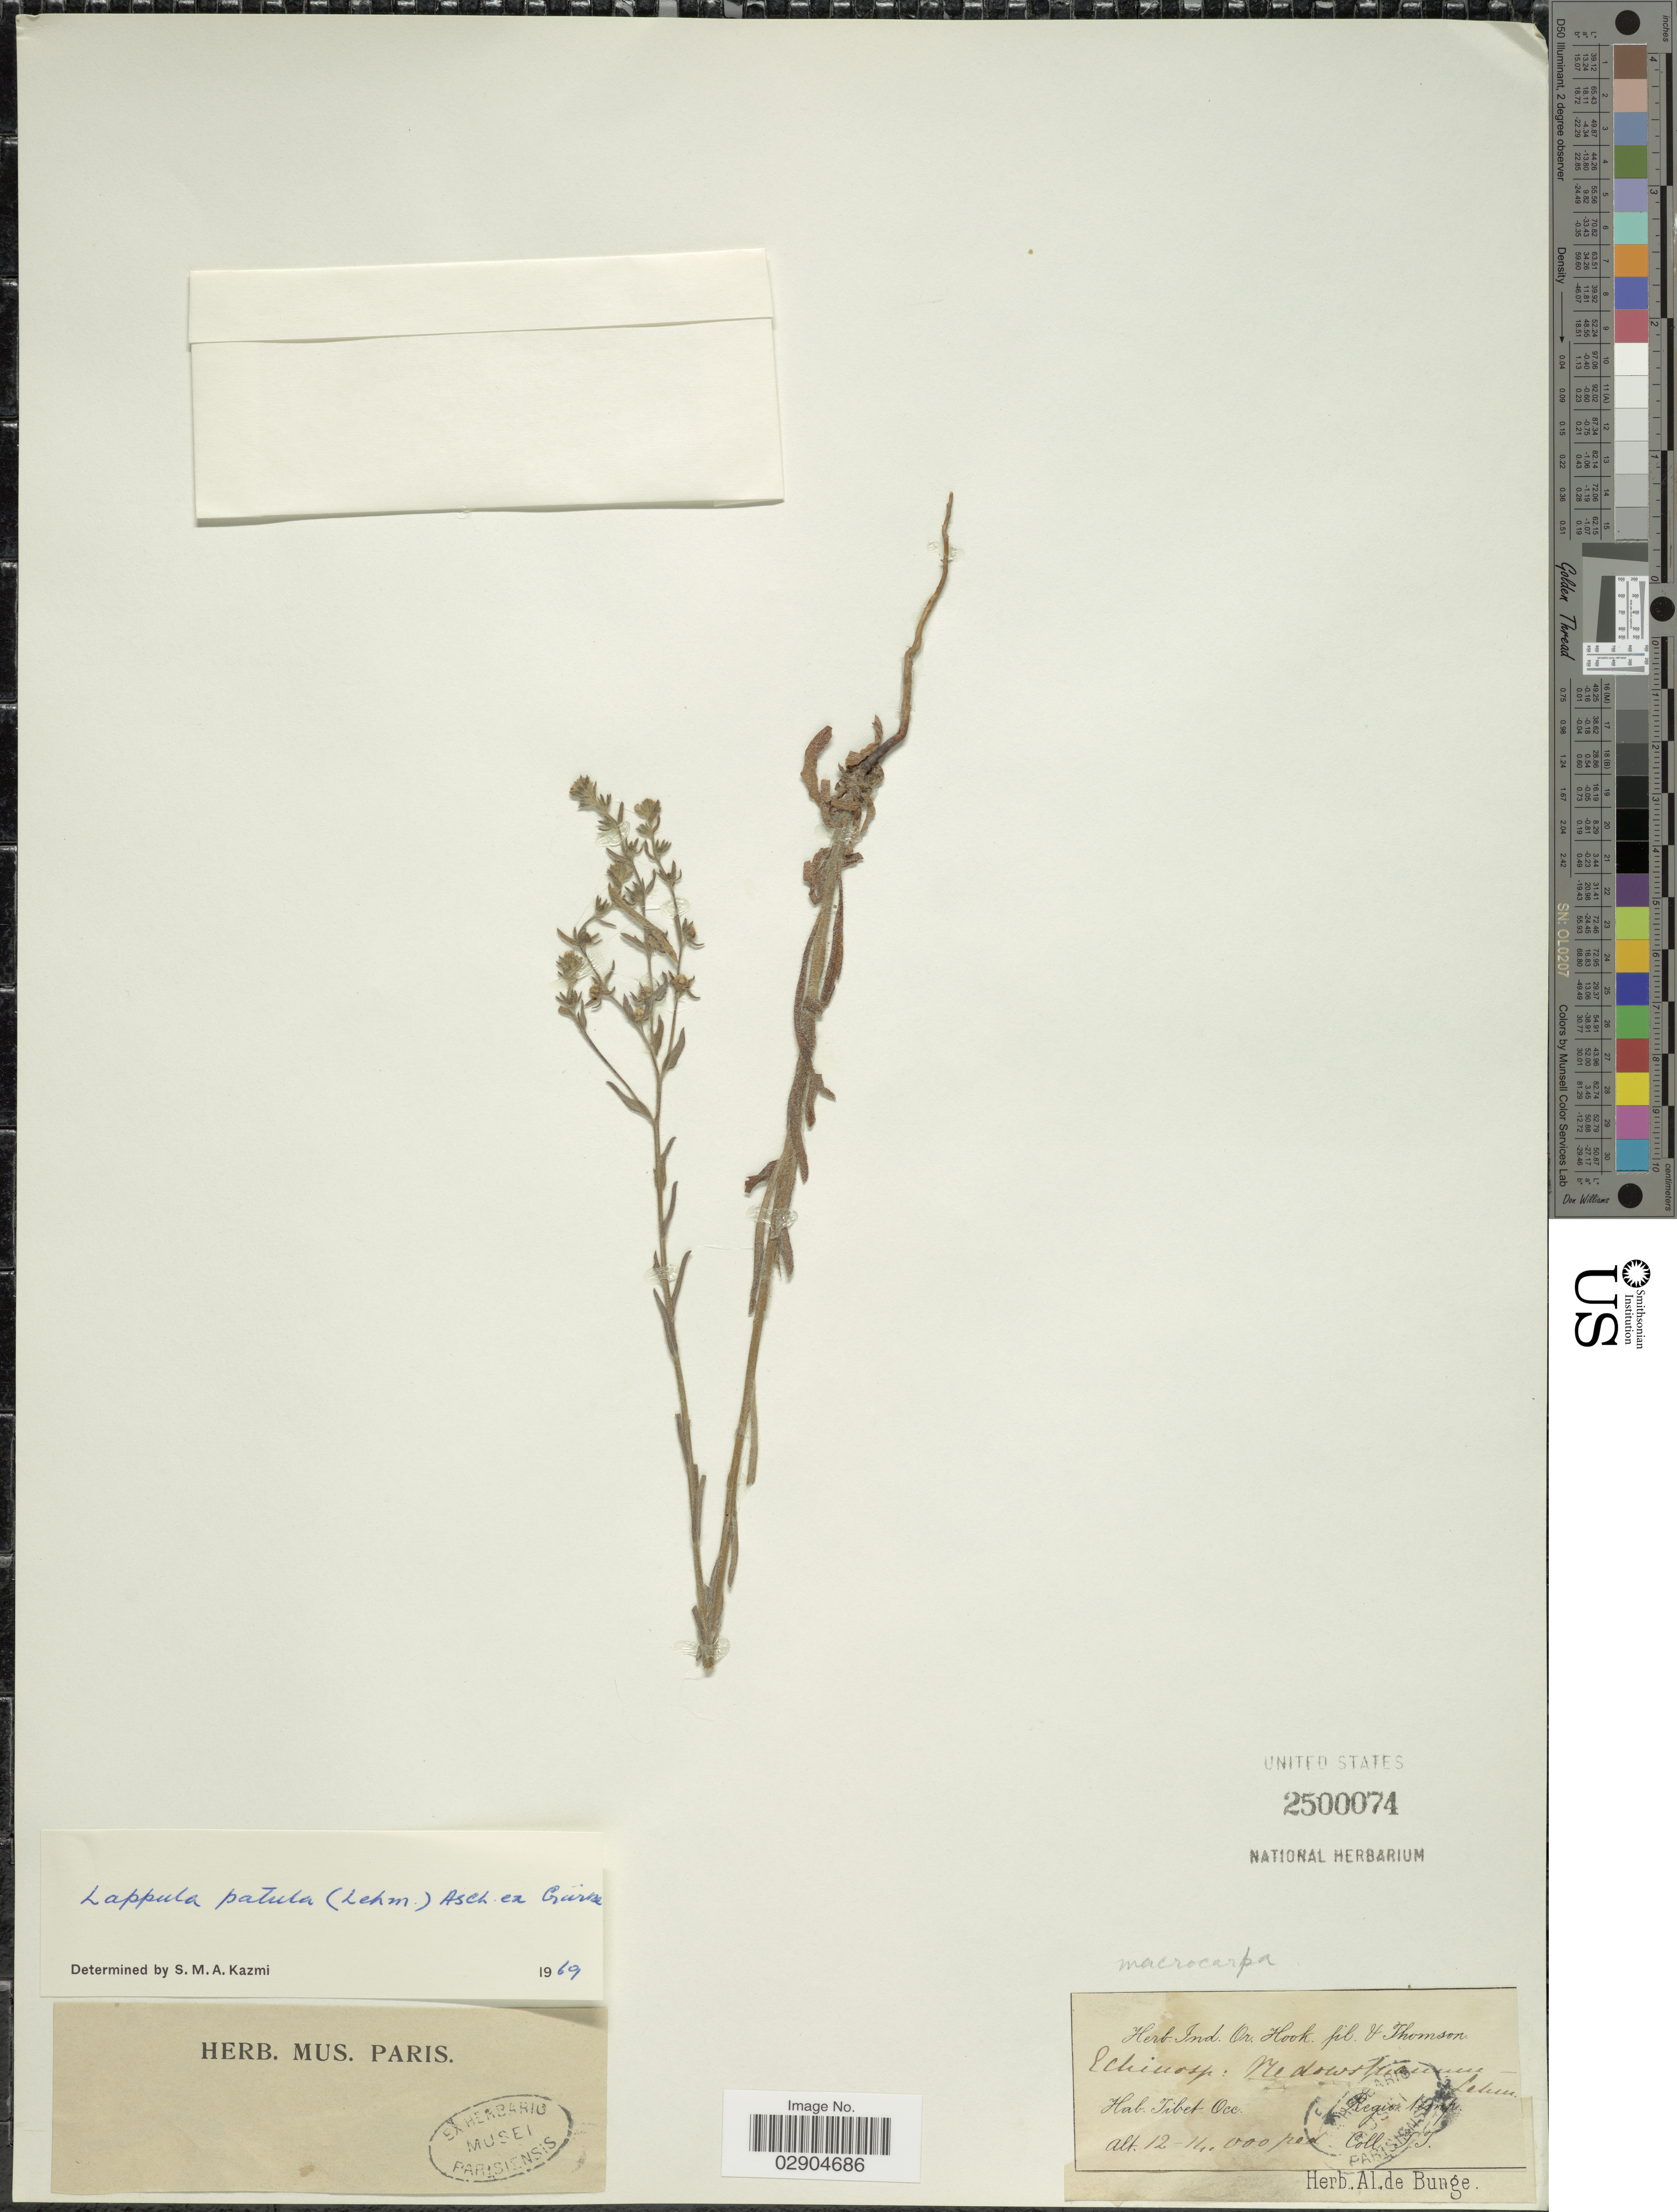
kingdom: Plantae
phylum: Tracheophyta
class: Magnoliopsida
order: Boraginales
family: Boraginaceae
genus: Lappula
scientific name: Lappula marginata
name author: (M. Bieb.) Gürke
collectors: T. Thomas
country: China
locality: Tibet Occ. Regio. temp.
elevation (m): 3658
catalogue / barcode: US 2500074